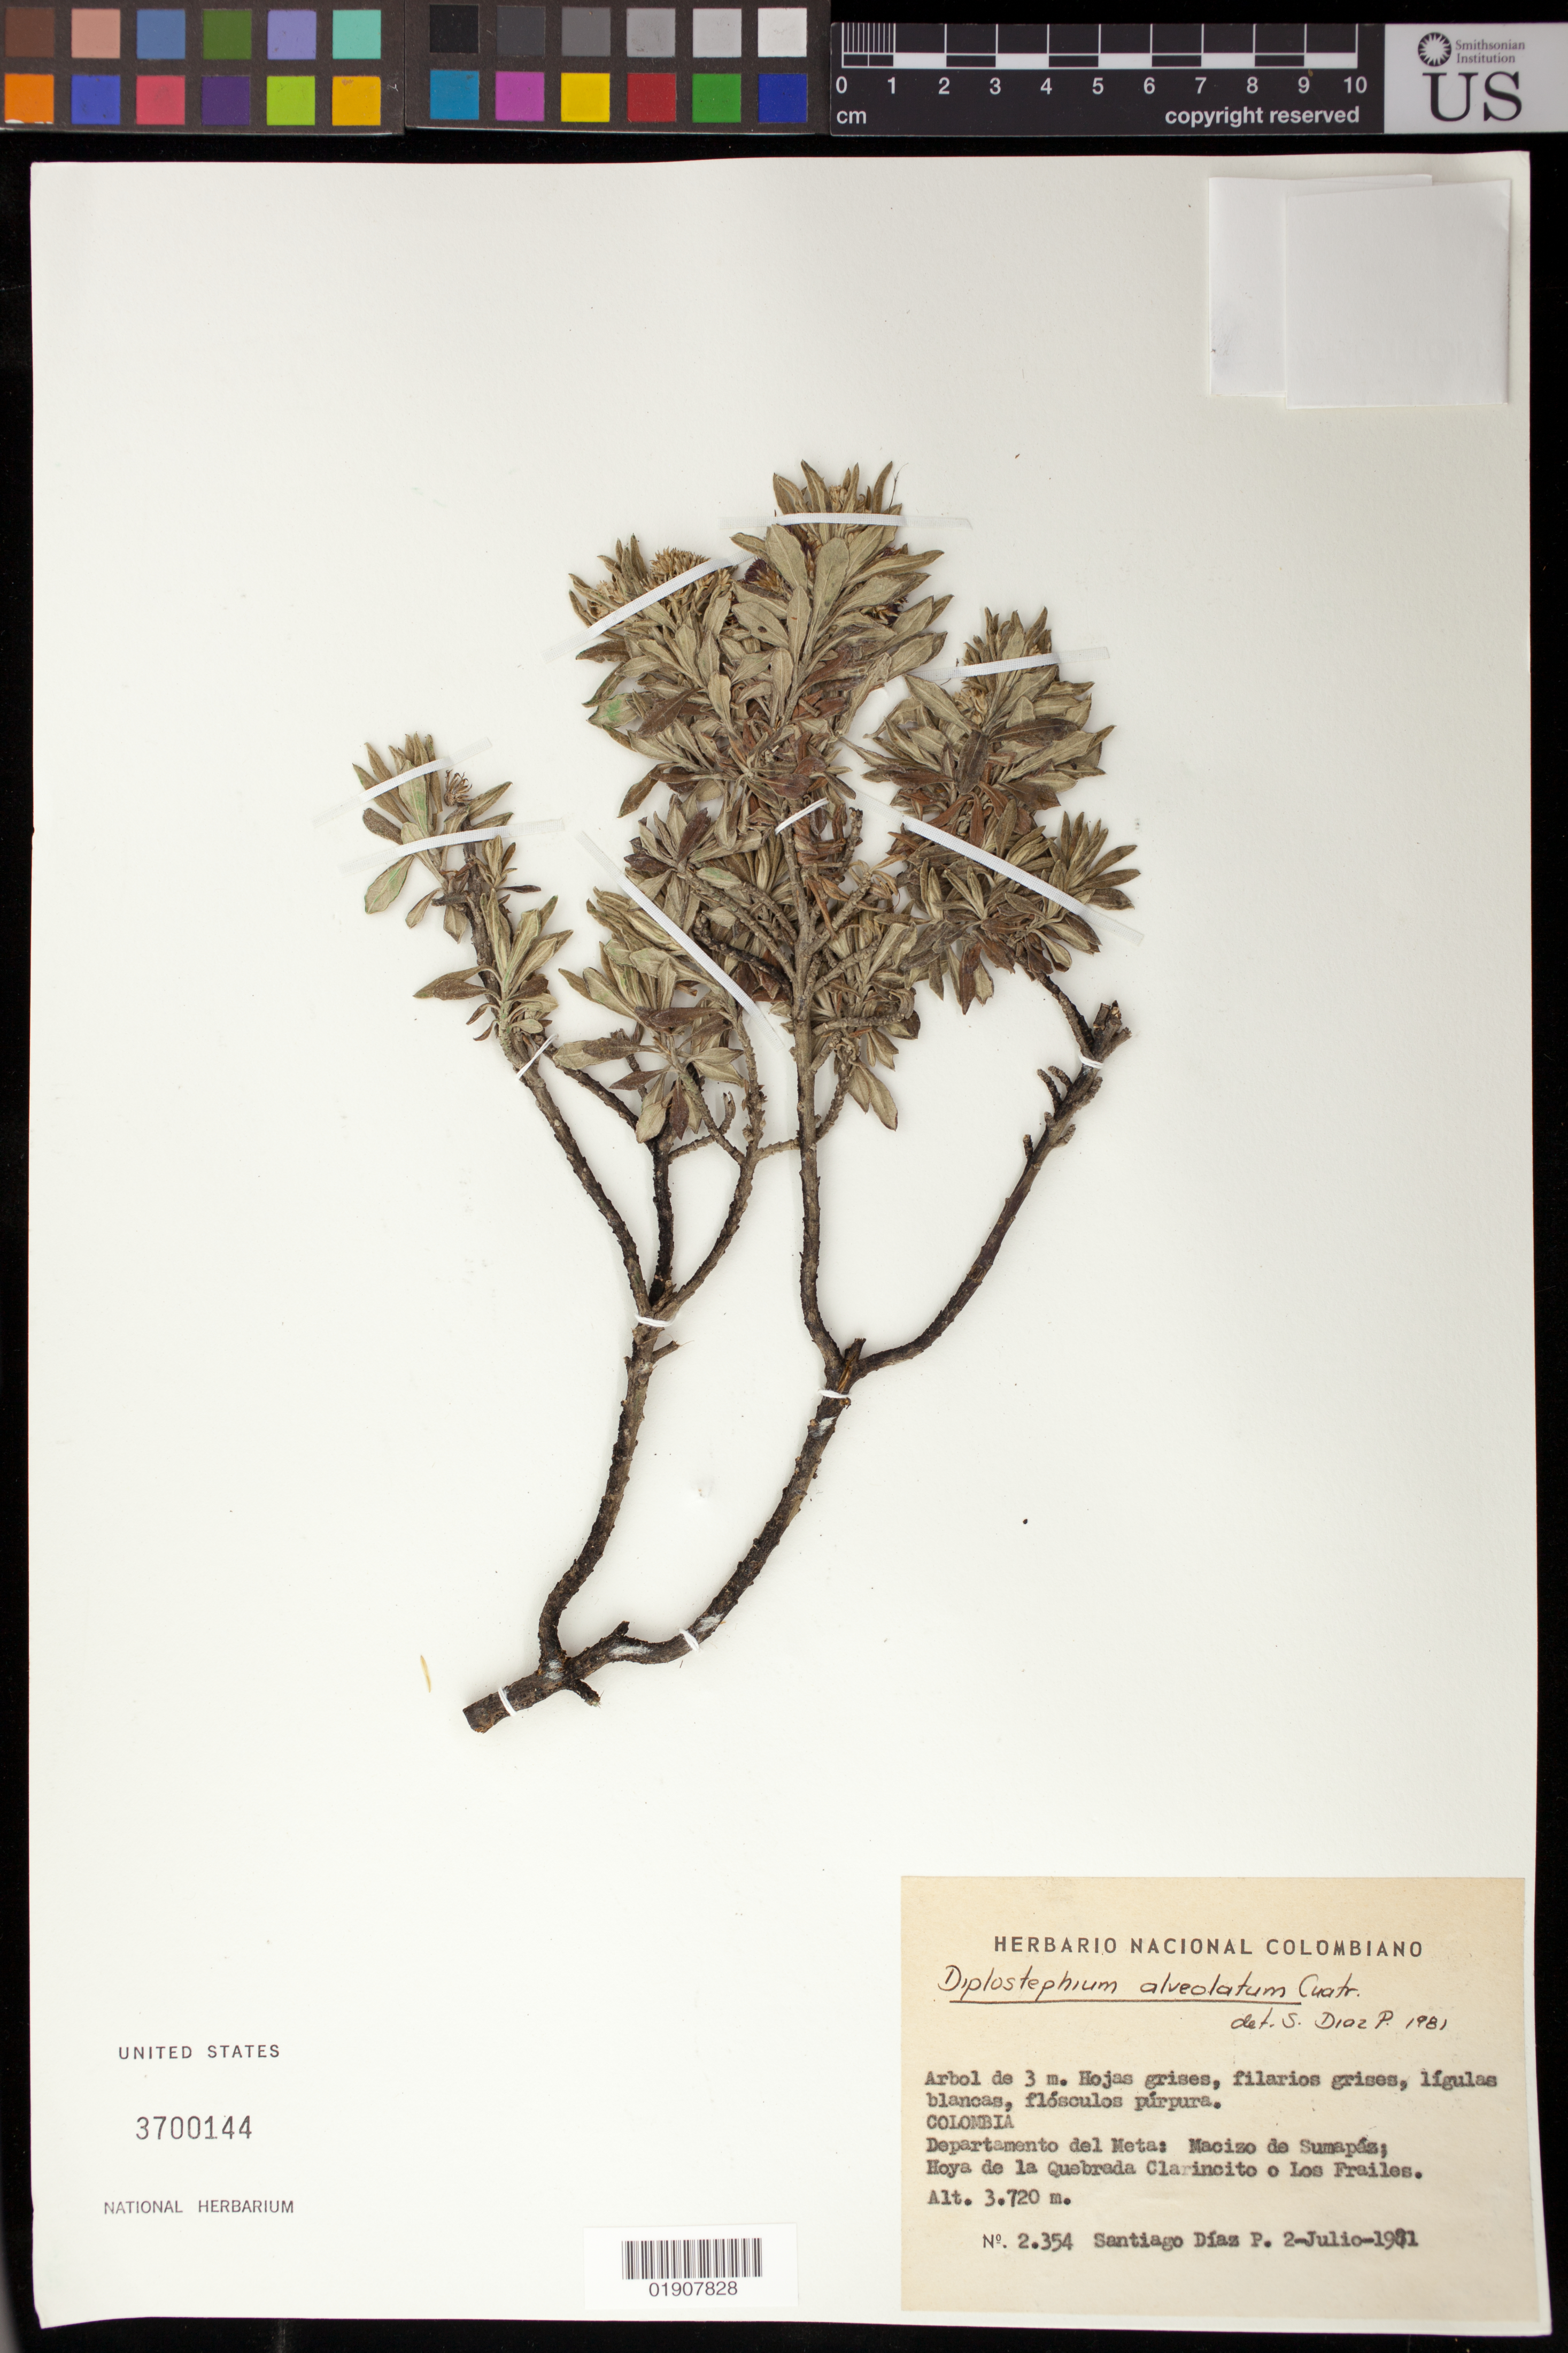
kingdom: Plantae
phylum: Tracheophyta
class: Magnoliopsida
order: Asterales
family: Asteraceae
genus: Diplostephium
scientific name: Diplostephium alveolatum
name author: Cuatrec.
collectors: S. Díaz Píedrahíta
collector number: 2354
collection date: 1981-07-02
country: Colombia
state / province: Meta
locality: Macizo de Sumapáz; Hoya de la quebrada Clarincito o Los Frailes.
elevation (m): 3720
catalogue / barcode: US 3700144